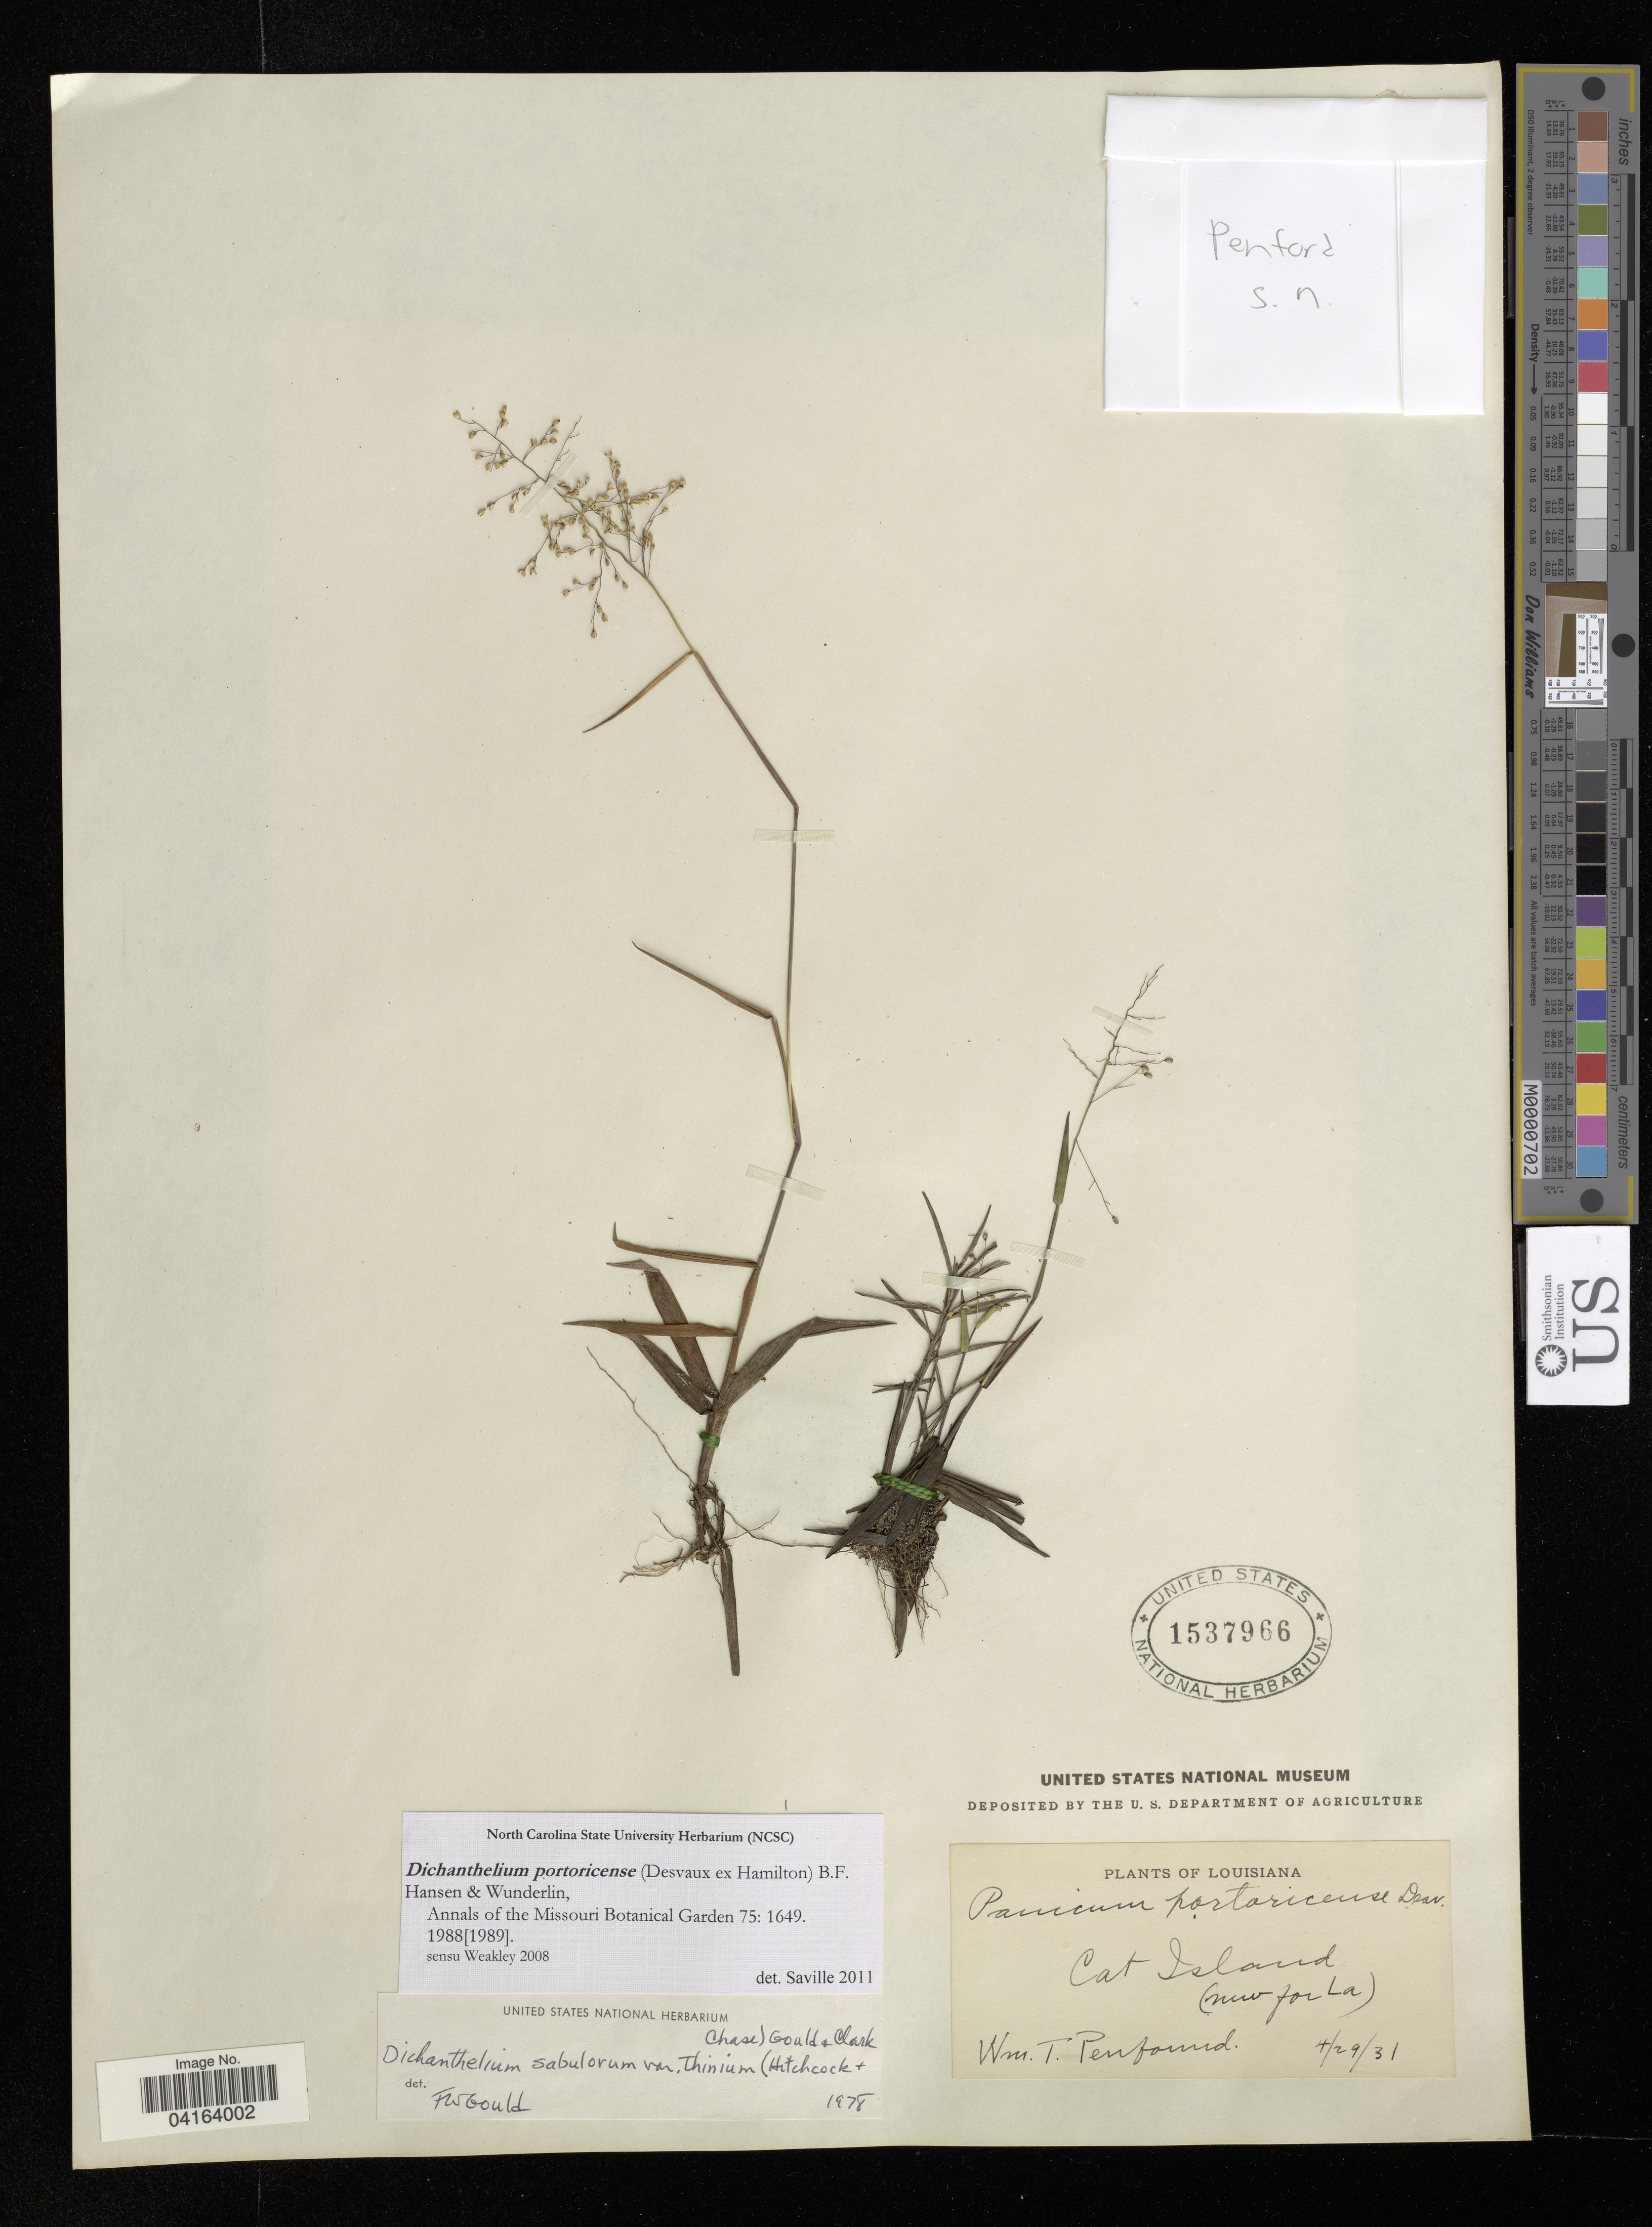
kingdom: Plantae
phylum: Tracheophyta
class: Liliopsida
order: Poales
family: Poaceae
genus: Dichanthelium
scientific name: Dichanthelium portoricense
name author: (Desv. ex Ham.) B.F. Hansen & Wunderlin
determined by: Saville, A. C., (NCSC), North Carolina State University (UNITED STATES)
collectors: W. Penfound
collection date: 1931-04-29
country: United States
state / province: Louisiana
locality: Cat Island. (new for LA).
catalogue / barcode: US 1537966